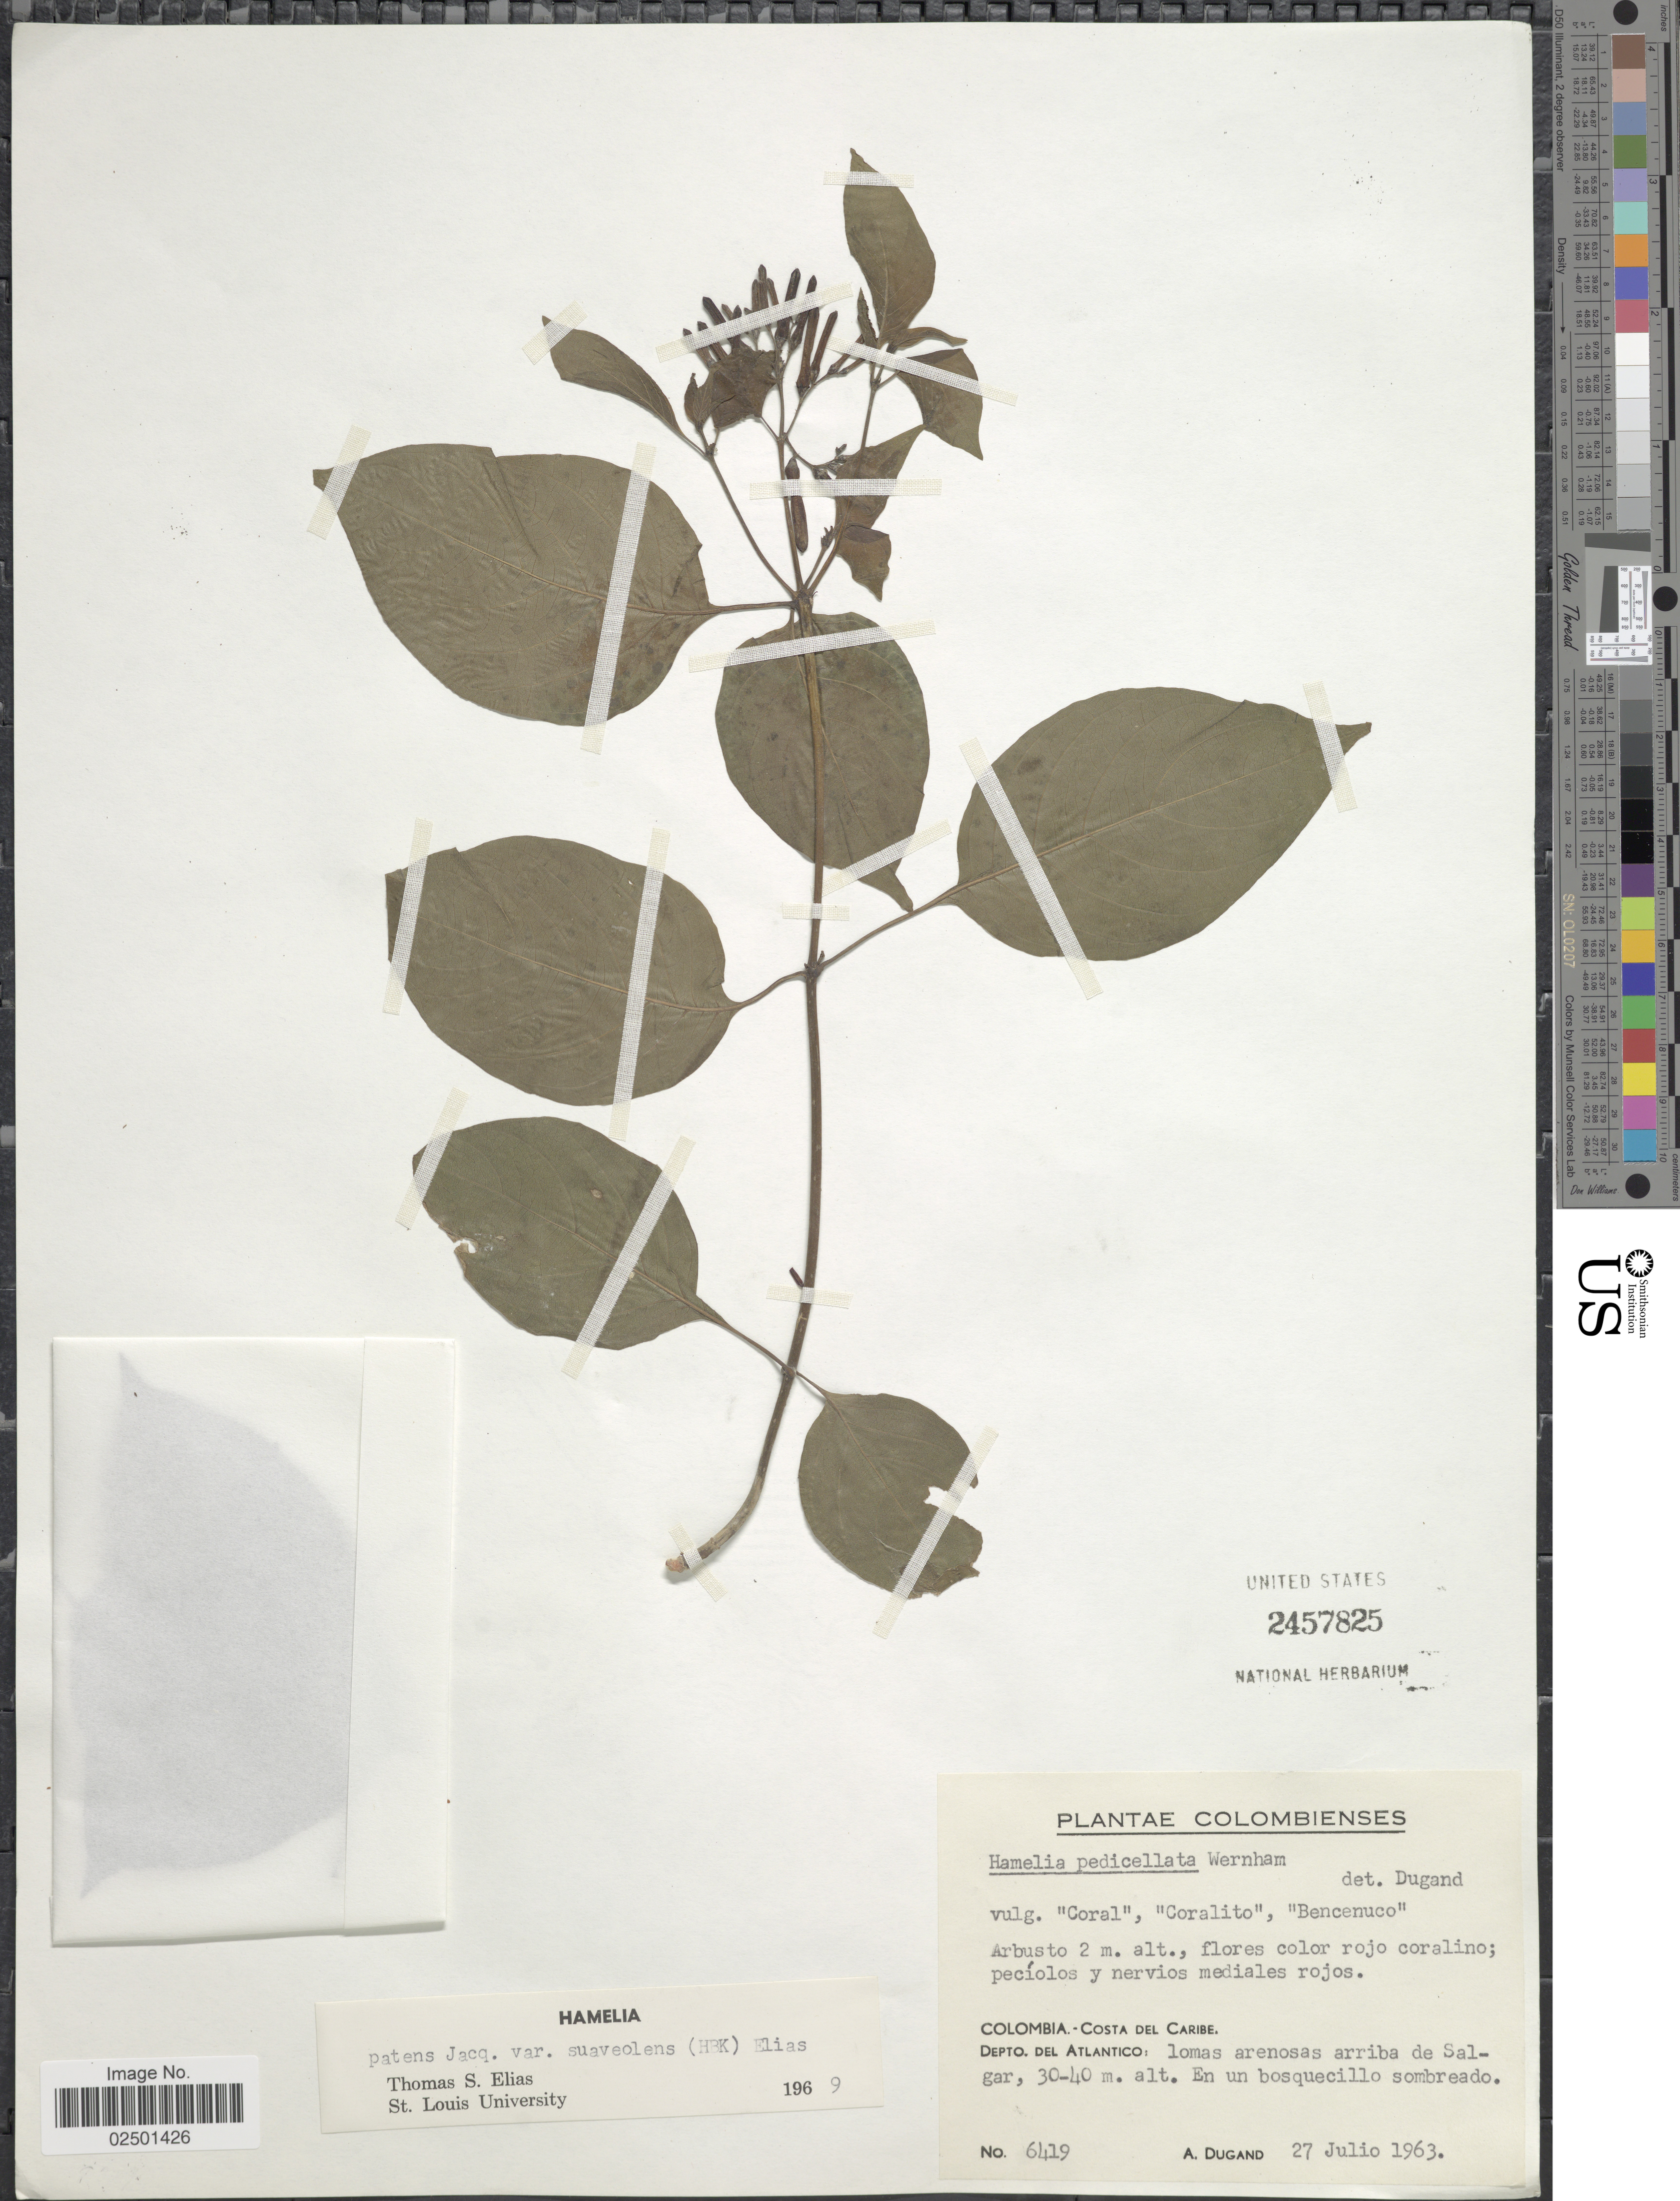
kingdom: Plantae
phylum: Tracheophyta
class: Magnoliopsida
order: Gentianales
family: Rubiaceae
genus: Hamelia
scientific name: Hamelia patens var. glabra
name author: Oerst.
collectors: A. Dugand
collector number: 6419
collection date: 1963-07-27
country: Colombia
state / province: Atlántico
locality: Costa del Caribe. Depto. del Atlantico: lomas arenosas arriba de Salgar.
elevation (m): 30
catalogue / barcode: US 2457825